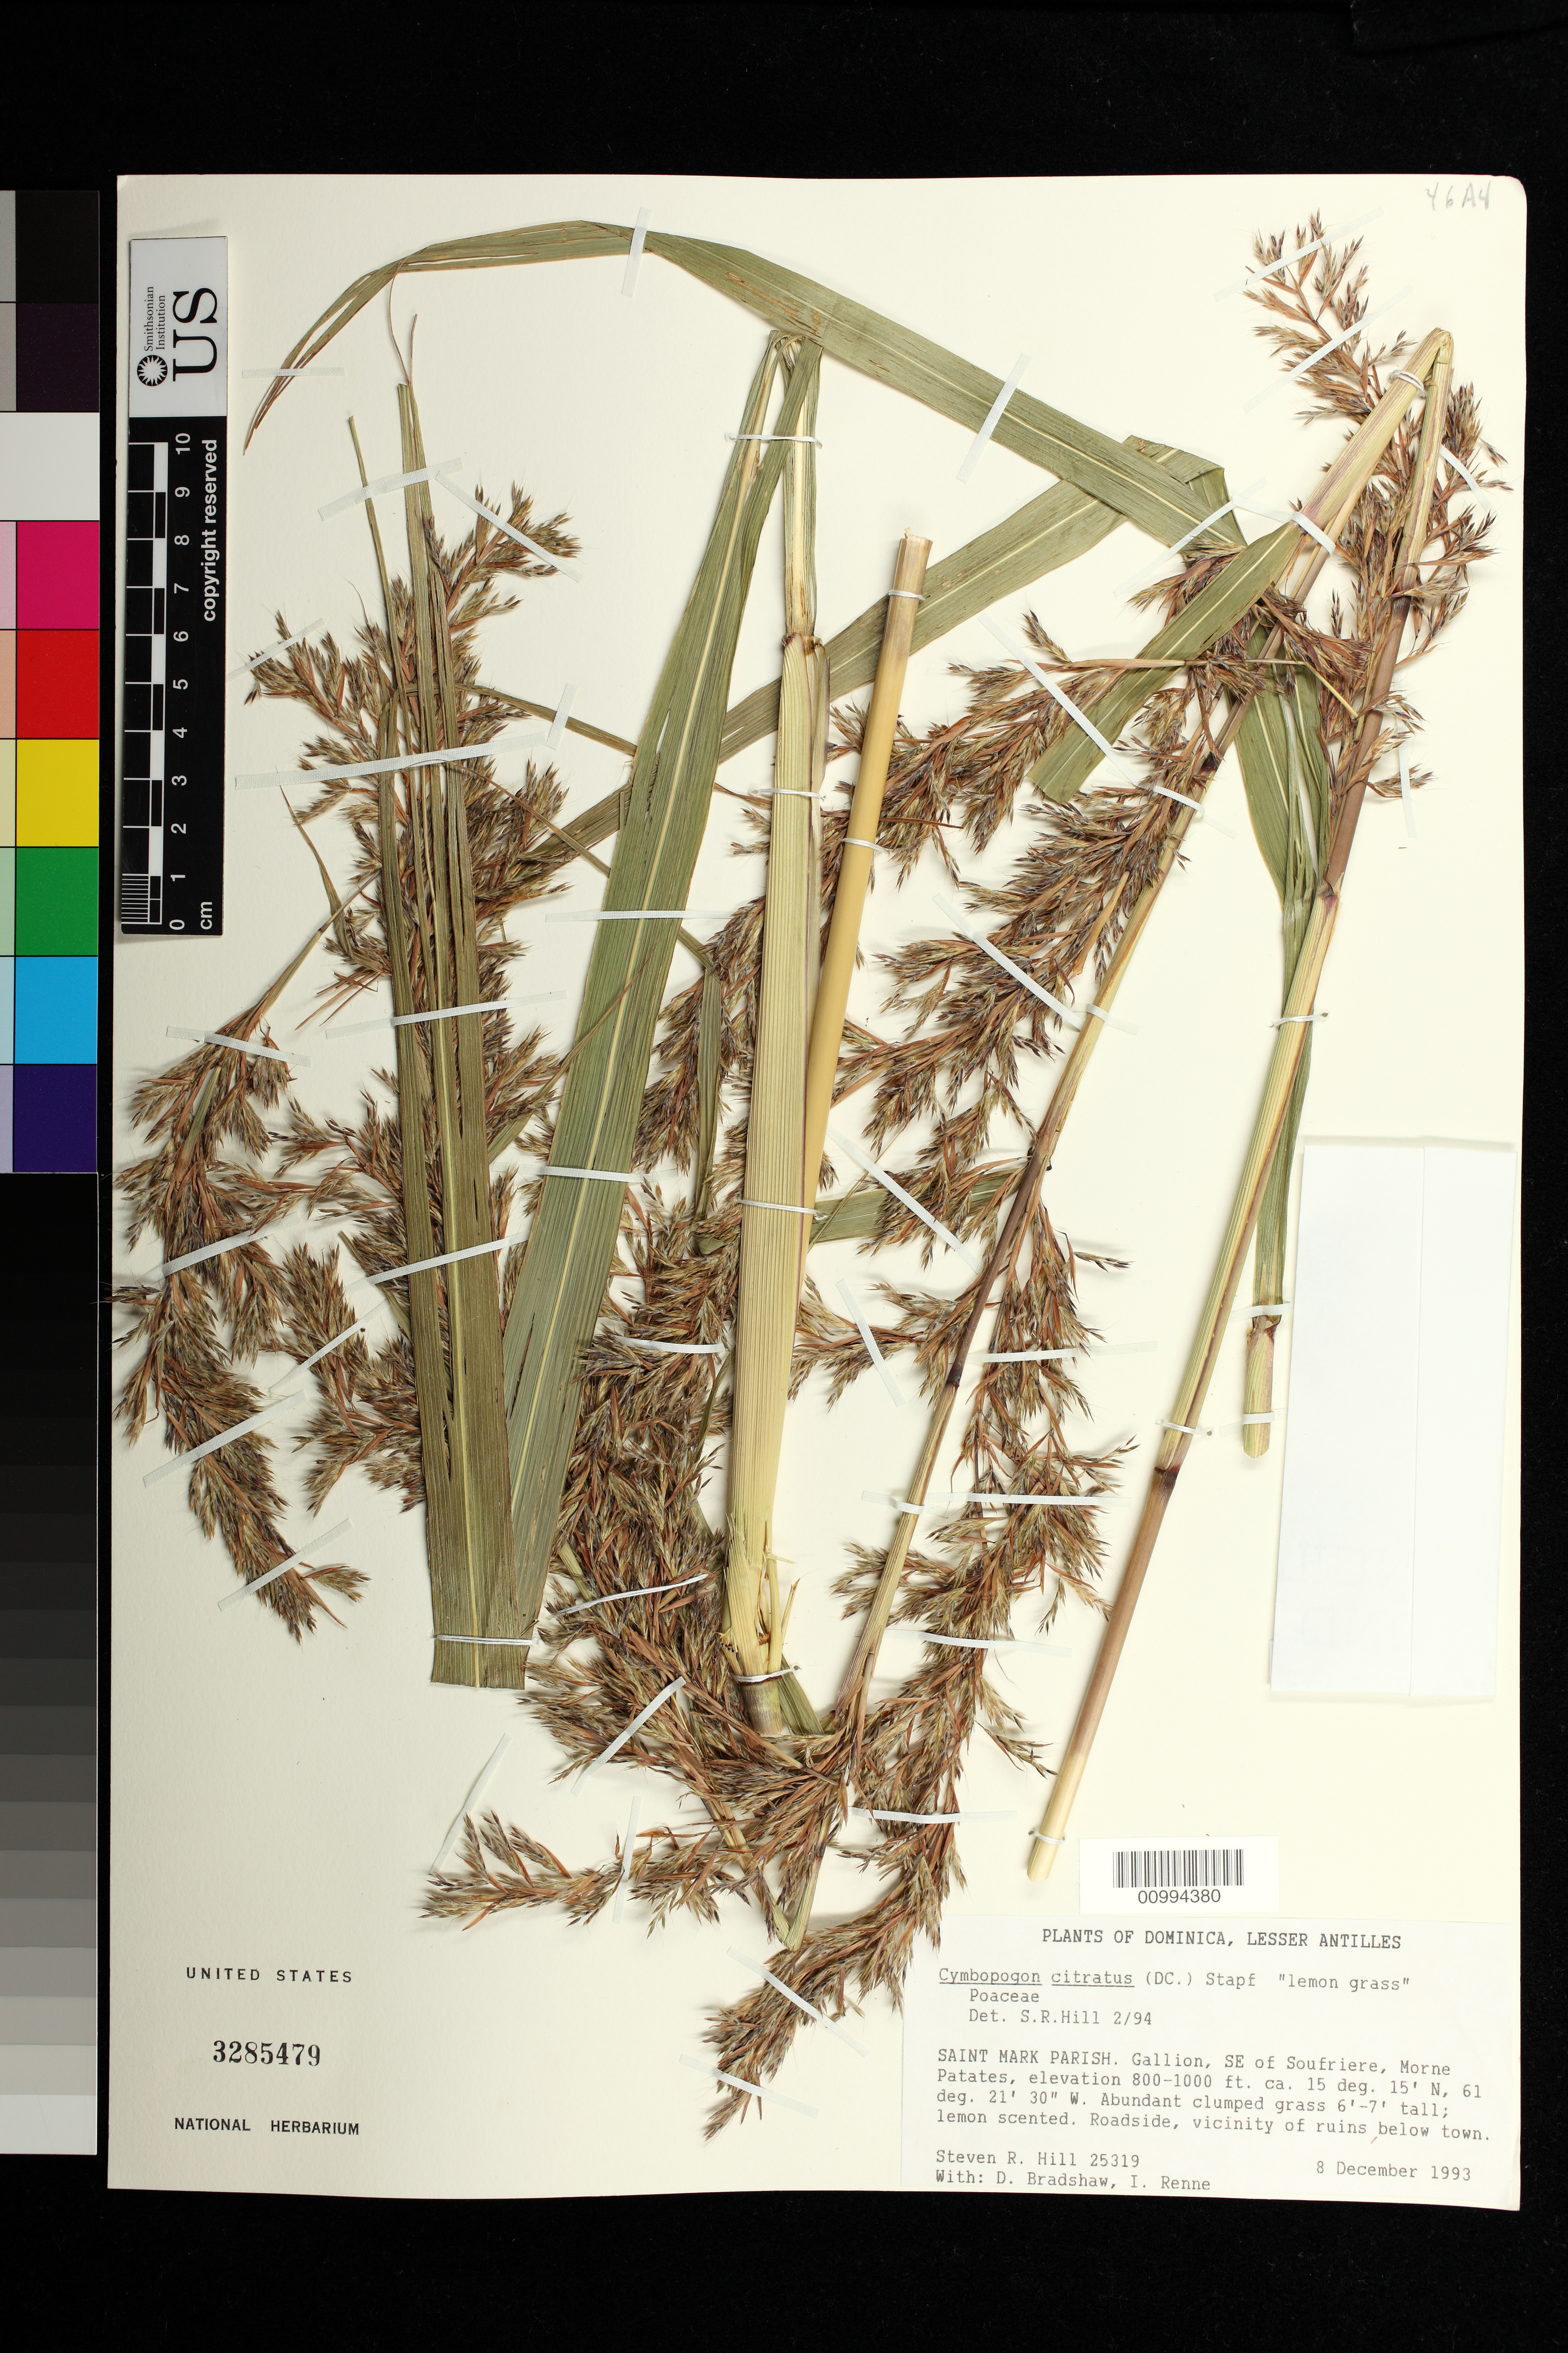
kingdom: Plantae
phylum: Tracheophyta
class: Liliopsida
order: Poales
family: Poaceae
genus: Cymbopogon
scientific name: Cymbopogon citratus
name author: (DC.) Stapf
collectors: S. R. Hill, D. Bradshaw & I. Renne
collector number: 25319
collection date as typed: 08 Dec 1993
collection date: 1993-12-08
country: Dominica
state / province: St. Mark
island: Dominica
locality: SE of Soufriere, Galion, Morne Patates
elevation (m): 244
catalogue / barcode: US 3285479